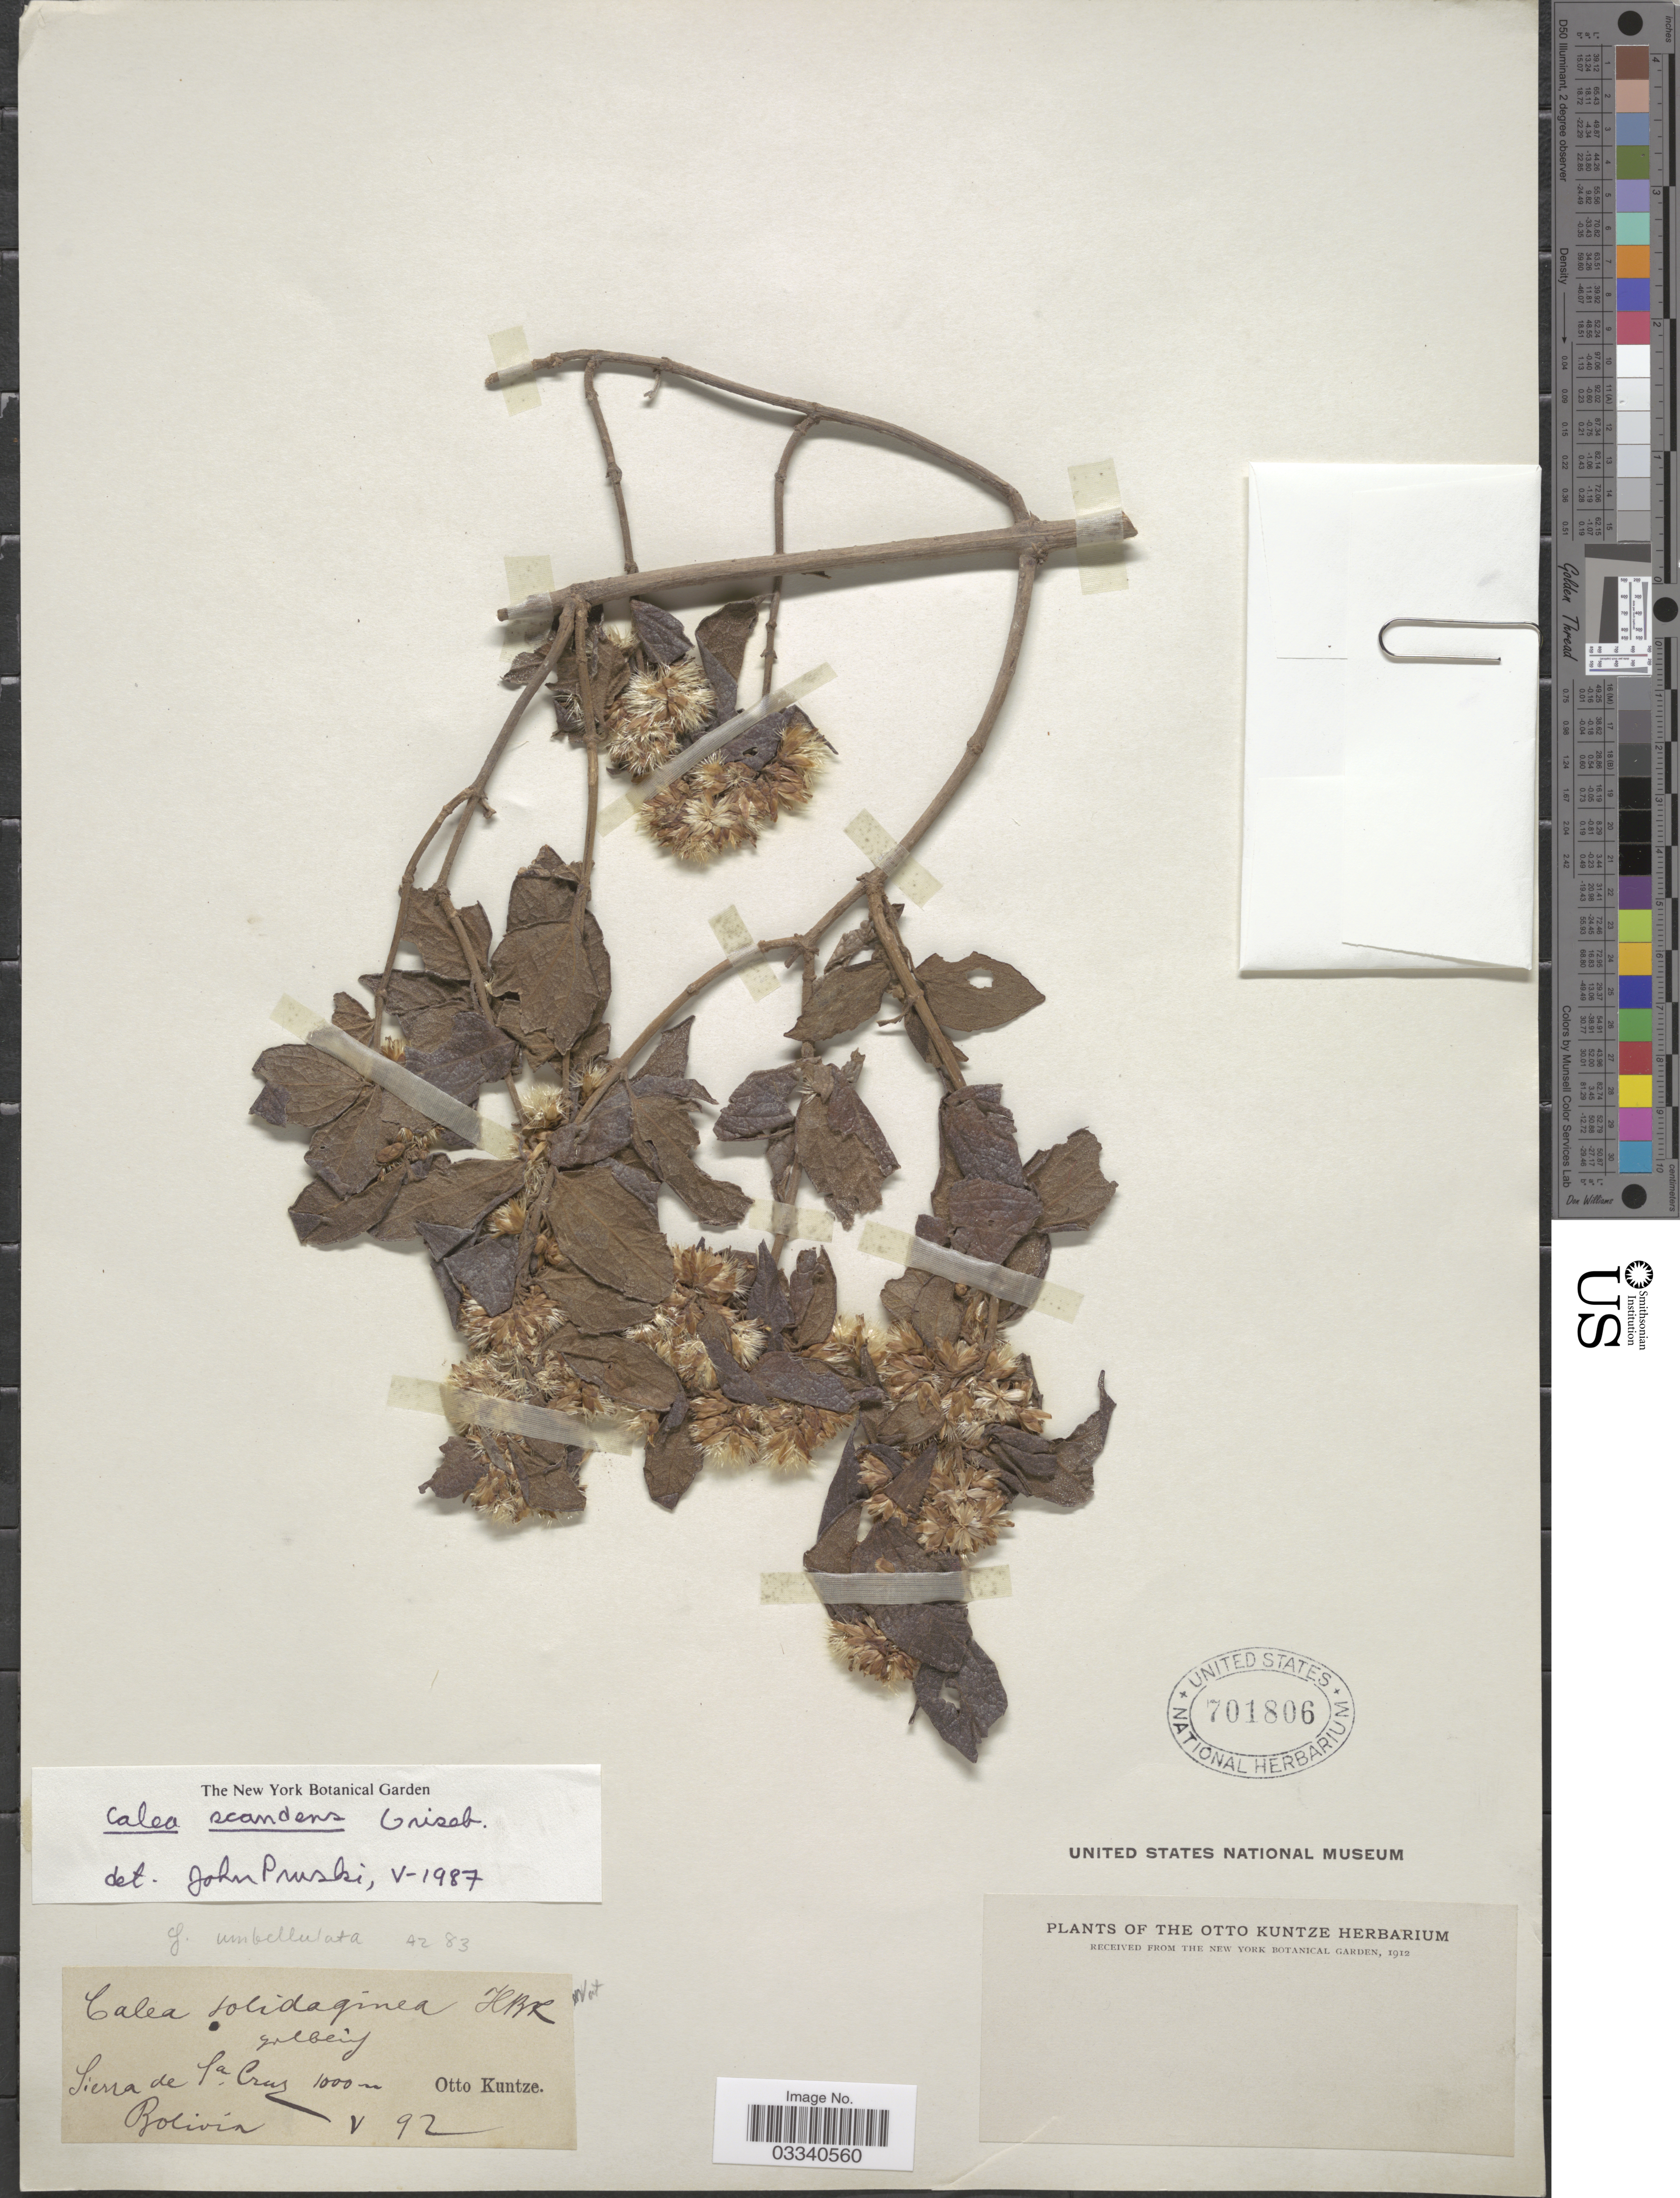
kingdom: Plantae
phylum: Tracheophyta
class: Magnoliopsida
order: Asterales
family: Asteraceae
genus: Calea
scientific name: Calea scandens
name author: Griseb.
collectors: C.E.O. Kuntze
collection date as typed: Transcribed d/m/y: /5/92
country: Bolivia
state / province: Santa Cruz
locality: Sierra de Sa. Cruz.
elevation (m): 1000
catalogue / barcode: US 701806